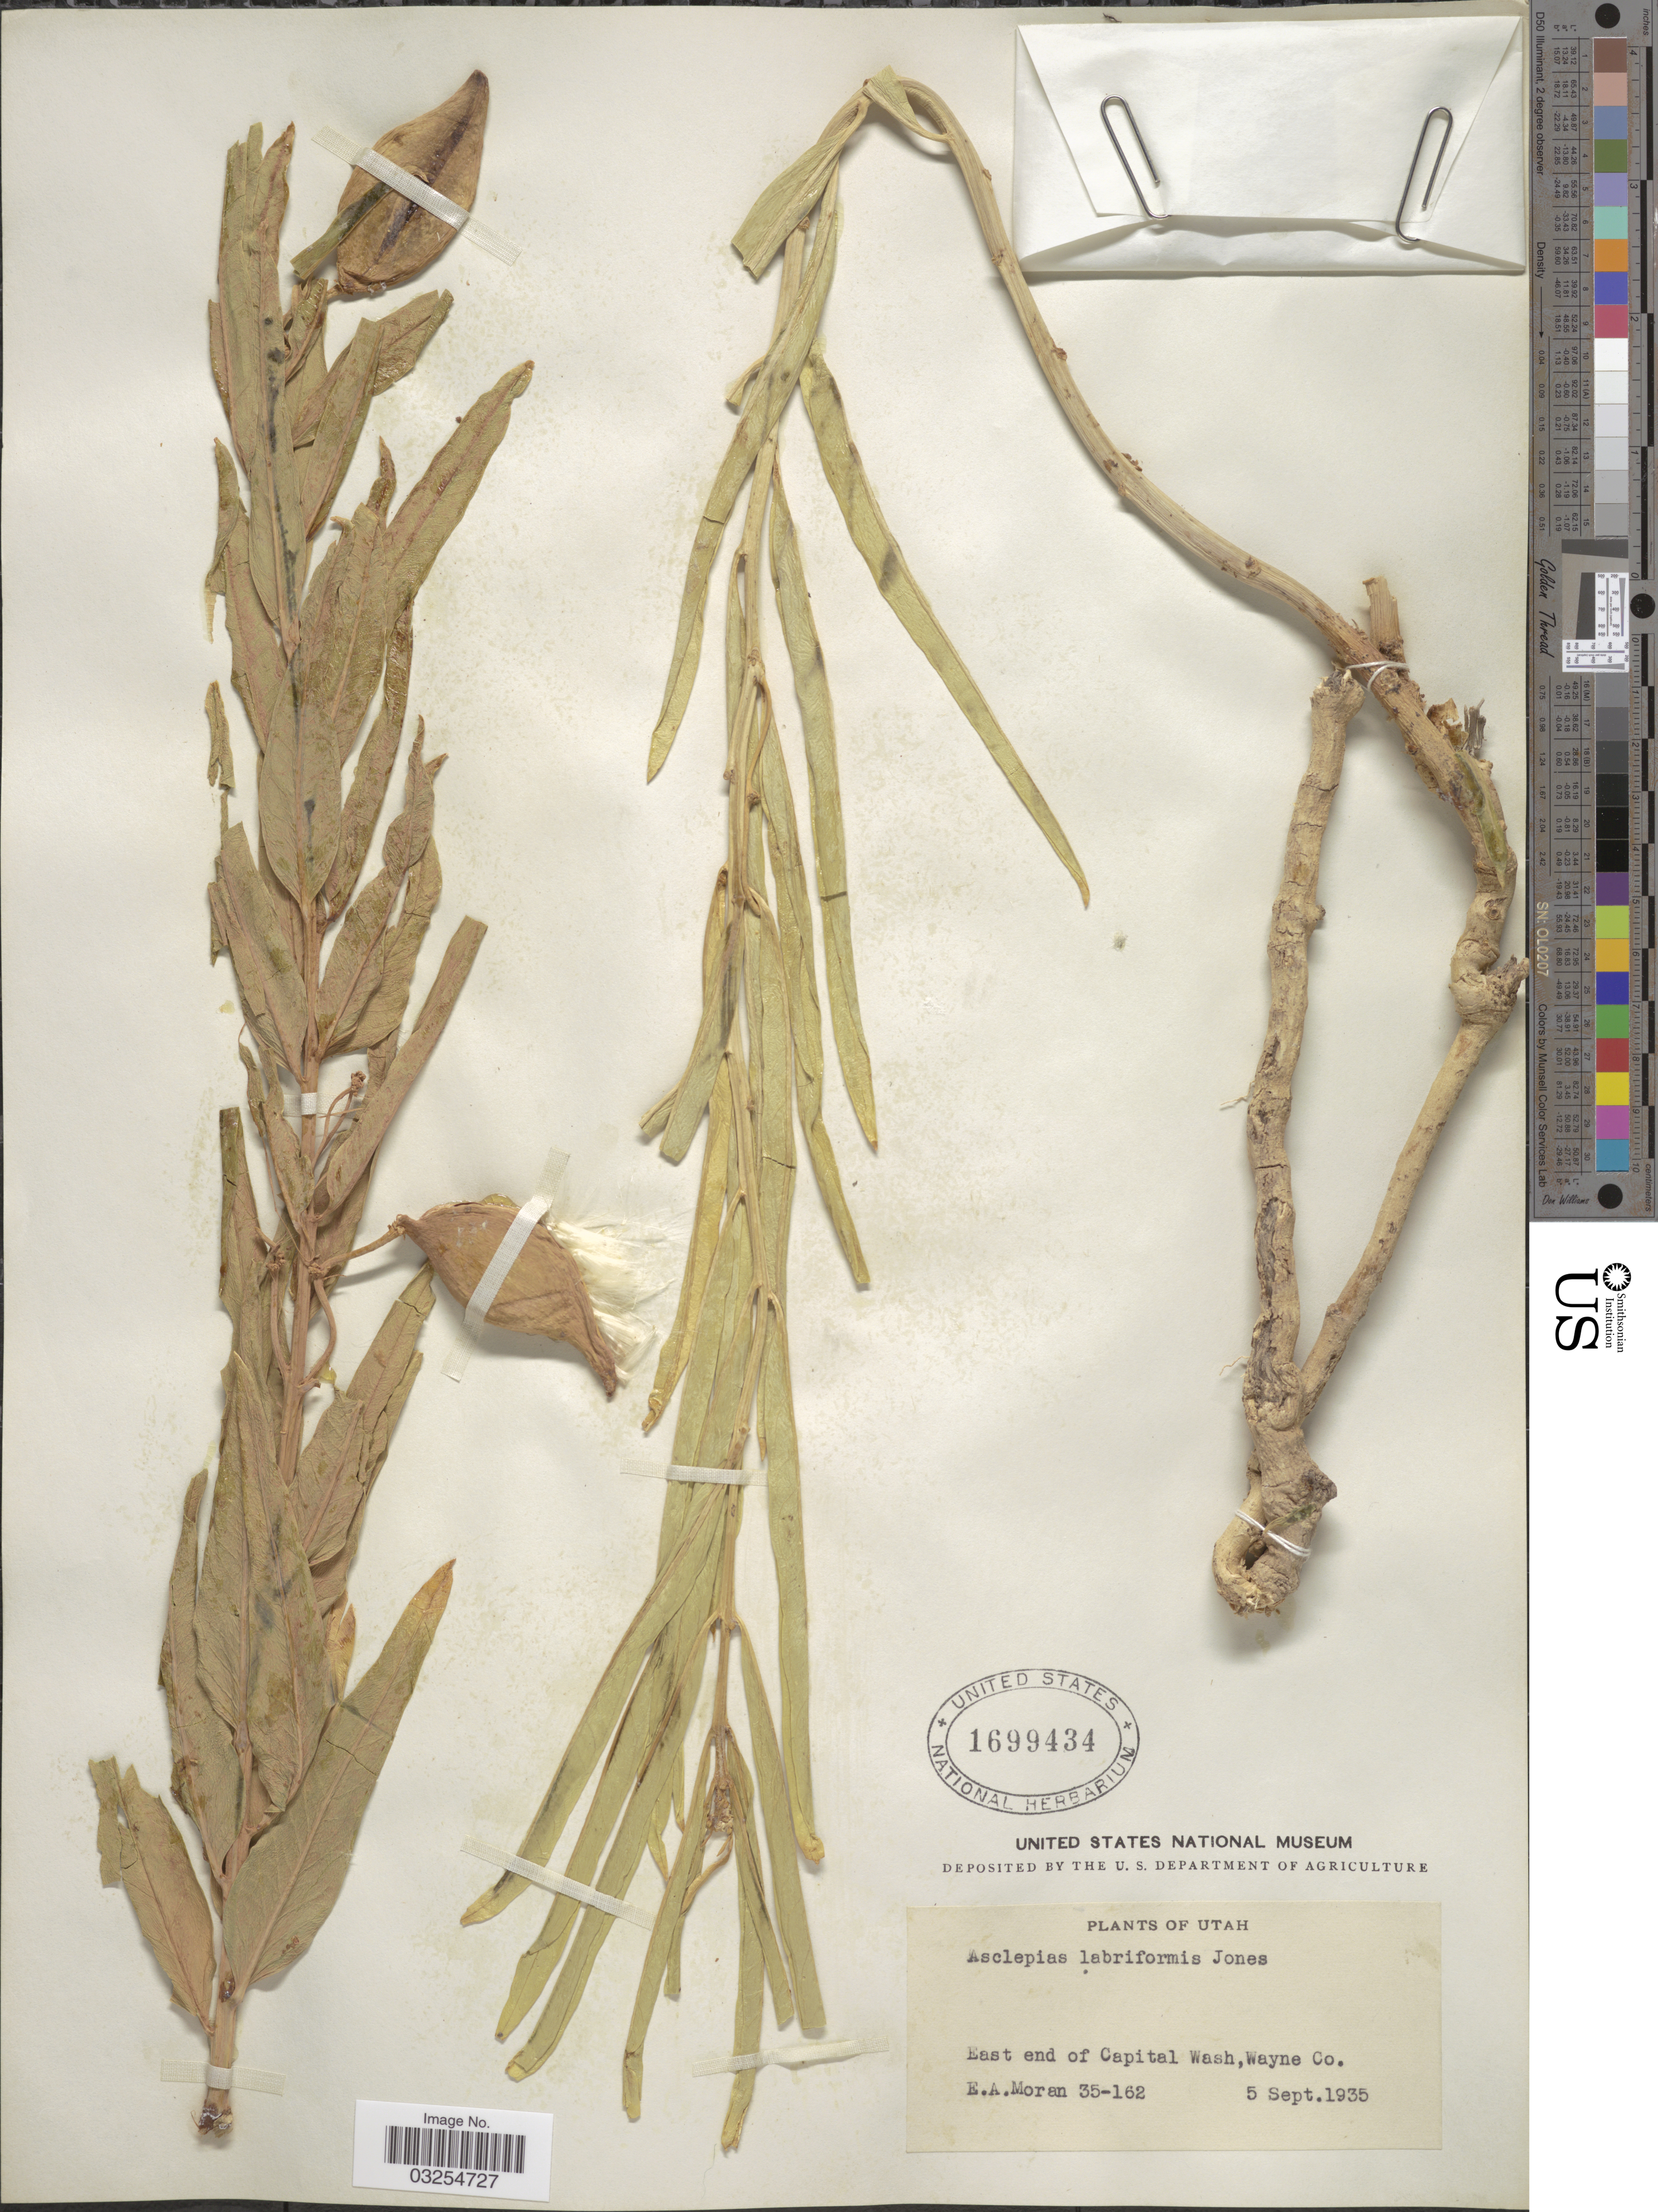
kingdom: Plantae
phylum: Tracheophyta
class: Magnoliopsida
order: Gentianales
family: Apocynaceae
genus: Asclepias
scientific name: Asclepias labriformis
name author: M.E. Jones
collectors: E. A. Moran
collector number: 35-162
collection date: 1935-09-05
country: United States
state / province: Utah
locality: East end of Capital Wash, Wayne Co.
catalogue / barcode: US 1699434